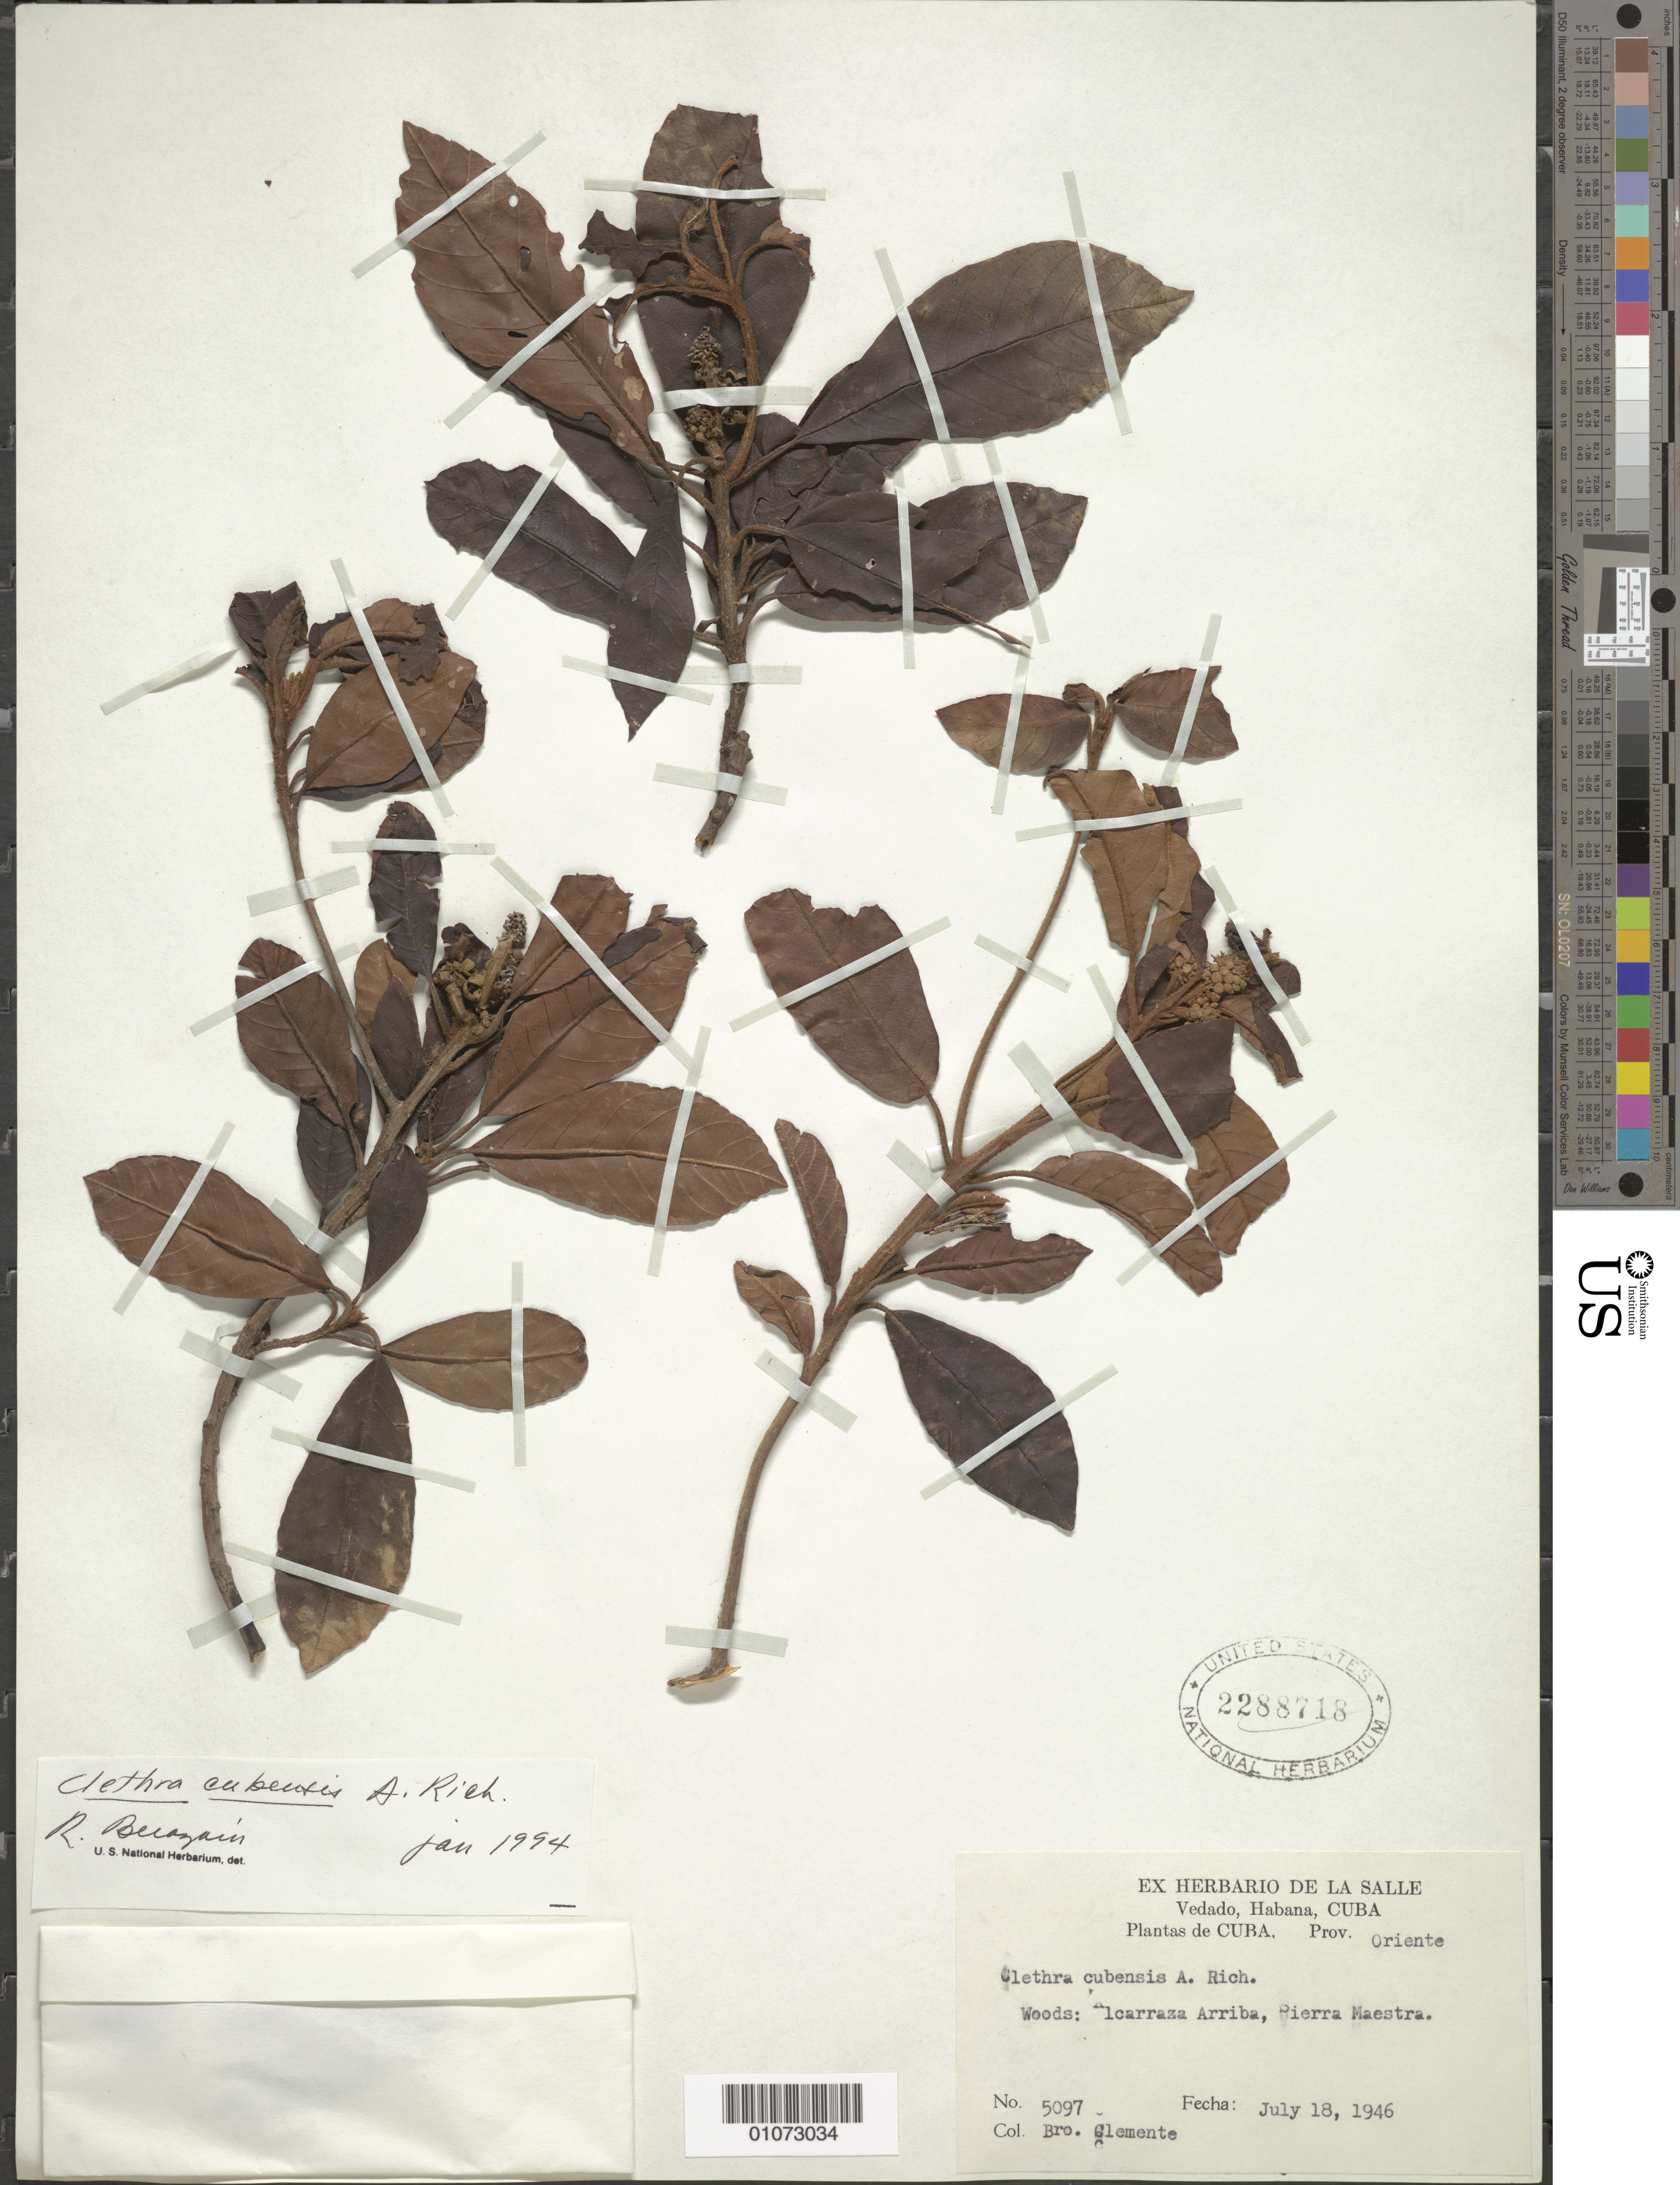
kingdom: Plantae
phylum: Tracheophyta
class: Magnoliopsida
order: Ericales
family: Clethraceae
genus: Clethra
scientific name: Clethra cubensis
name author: A. Rich.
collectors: Bro. Clemente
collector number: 5097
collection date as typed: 18 Jul 1946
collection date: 1946-07-18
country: Cuba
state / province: Oriente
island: Cuba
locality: Woods: Alcarraza Arriba, Sierra Maestra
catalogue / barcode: US 2288718